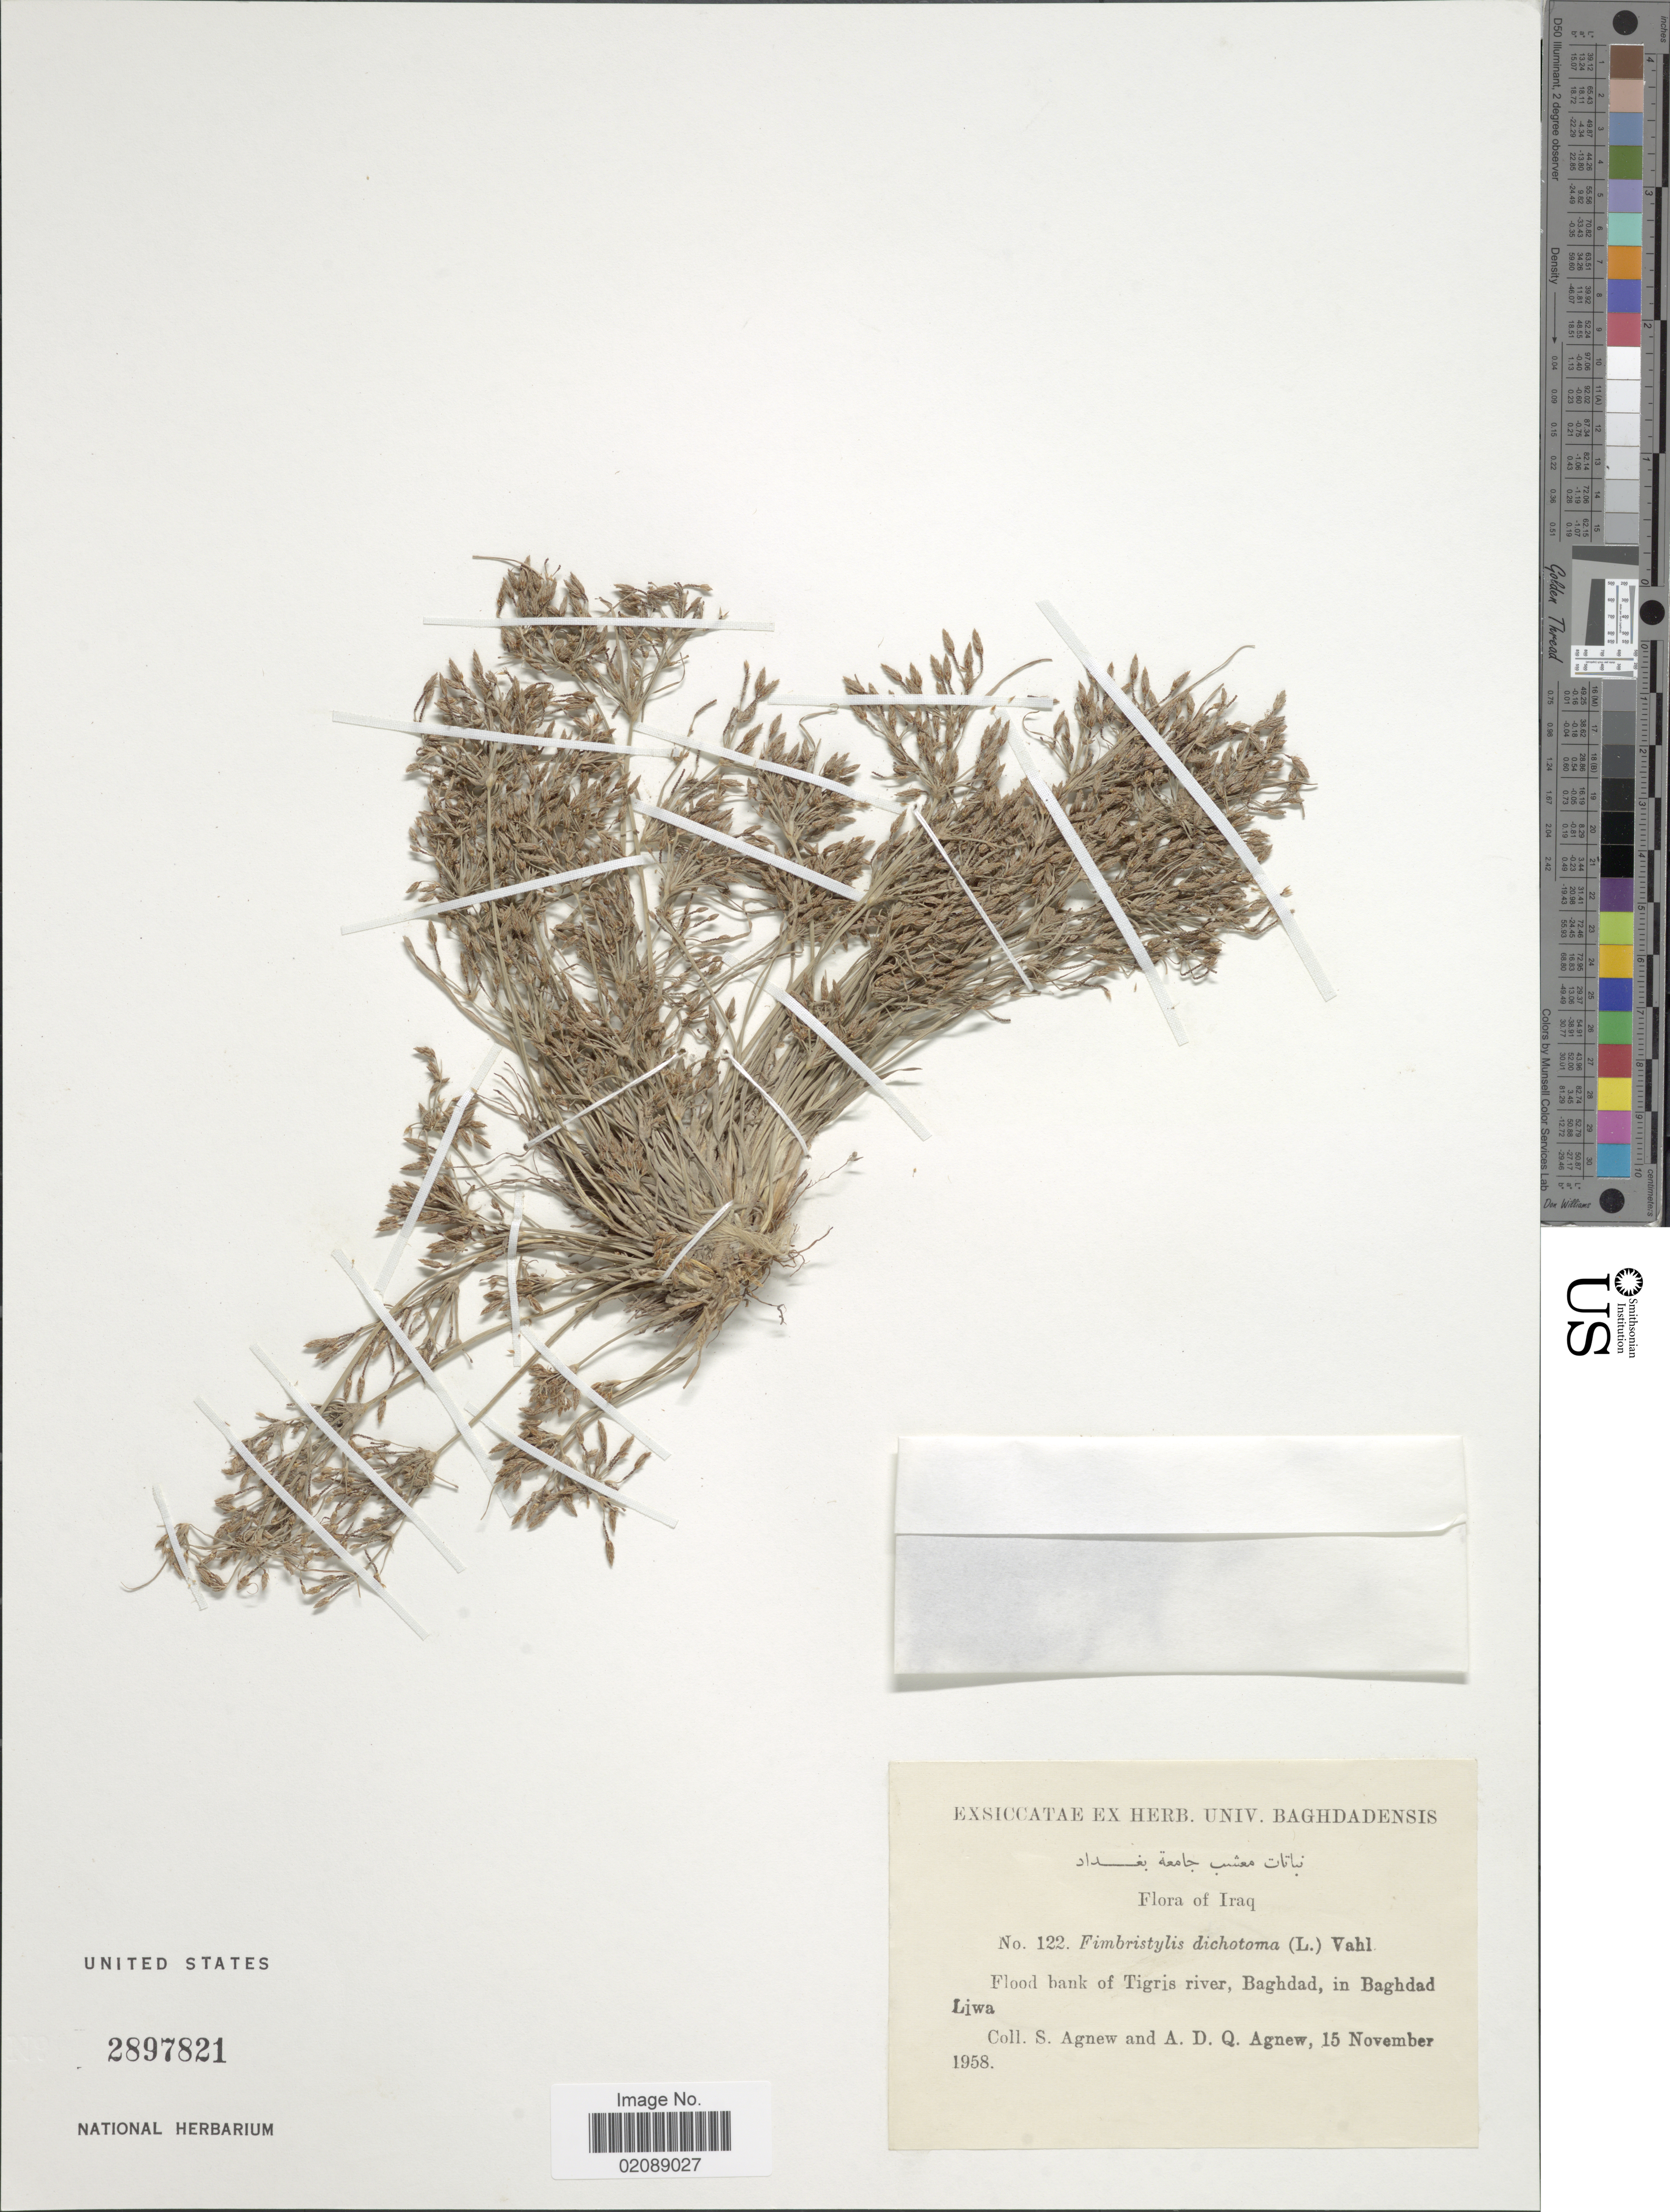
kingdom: Plantae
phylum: Tracheophyta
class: Liliopsida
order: Poales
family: Cyperaceae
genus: Fimbristylis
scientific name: Fimbristylis dichotoma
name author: (L.) Vahl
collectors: S. Agnew & A. D. Agnew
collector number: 122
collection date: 1958-11-15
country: Iraq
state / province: Baghdad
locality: Flood bank of Tigris river, Baghdad, in Baghdad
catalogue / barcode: US 2897821